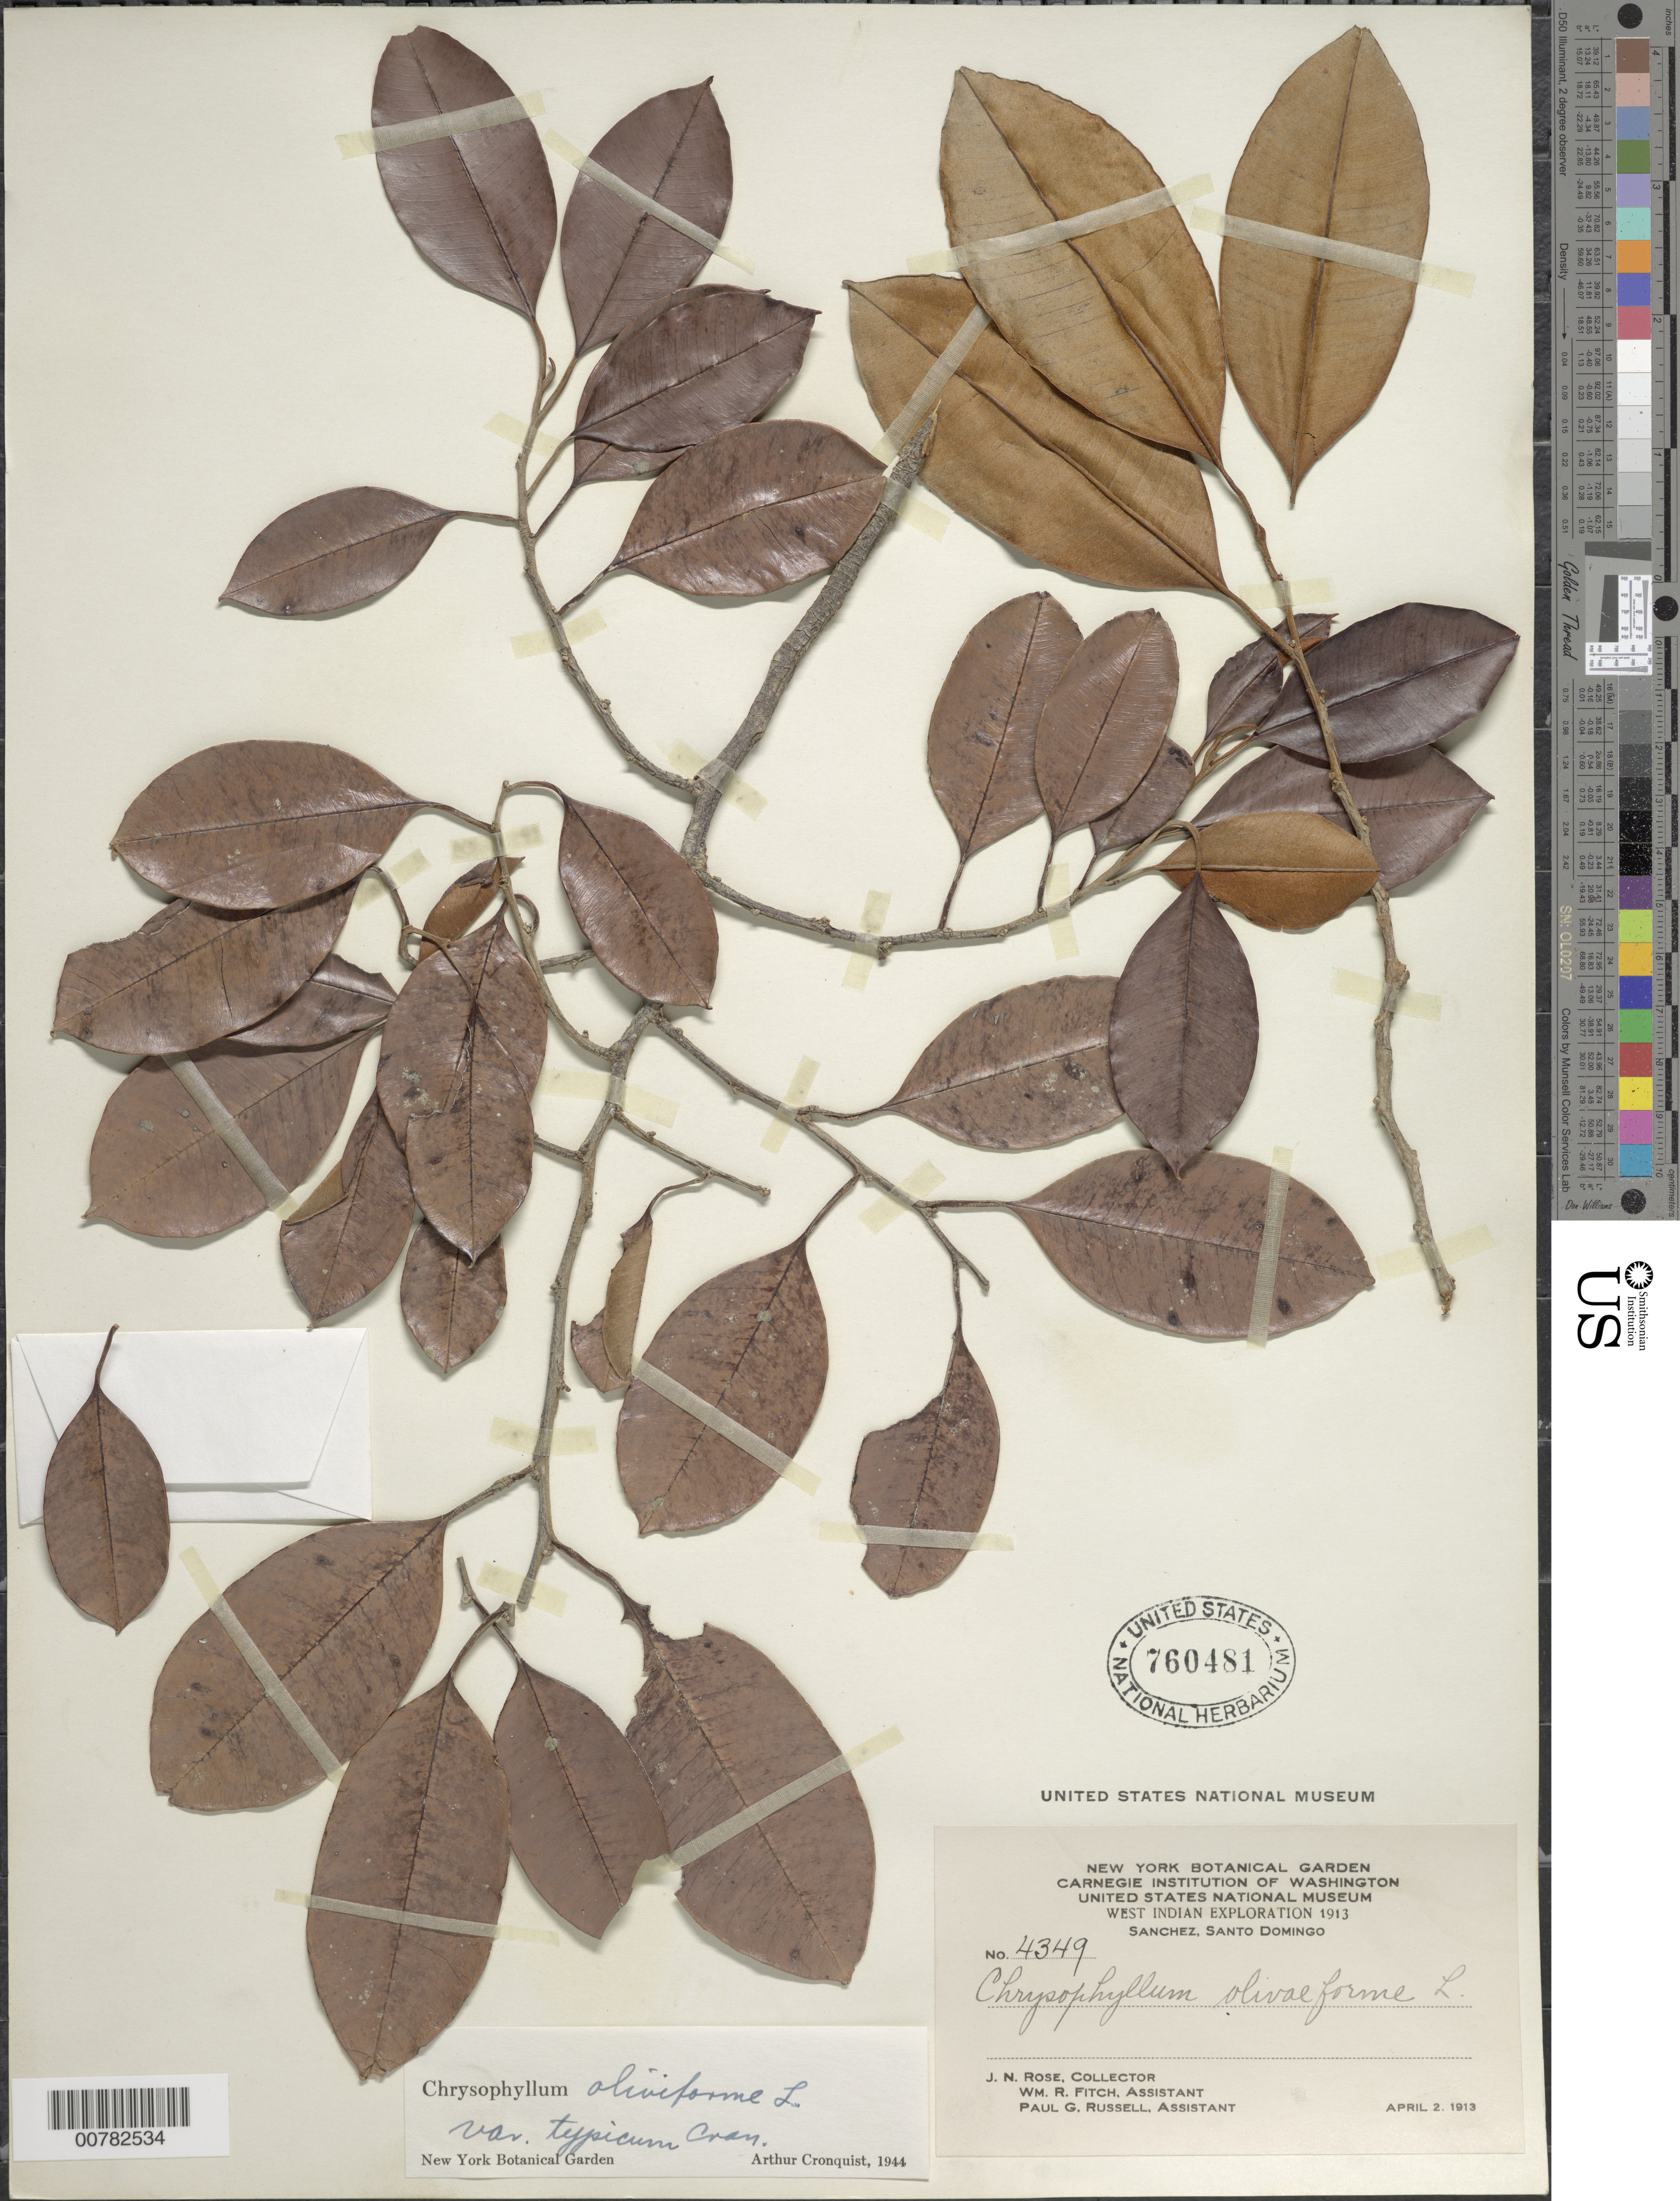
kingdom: Plantae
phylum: Tracheophyta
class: Magnoliopsida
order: Ericales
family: Sapotaceae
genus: Chrysophyllum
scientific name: Chrysophyllum oliviforme subsp. oliviforme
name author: L.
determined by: Cronquist, A. J.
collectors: J. N. Rose, W. R. Fitch & P. G. Russell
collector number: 4349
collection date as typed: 02 Apr 1913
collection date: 1913-04-02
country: Dominican Republic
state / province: Sanchez Ramirez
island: Hispaniola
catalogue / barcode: US 760481